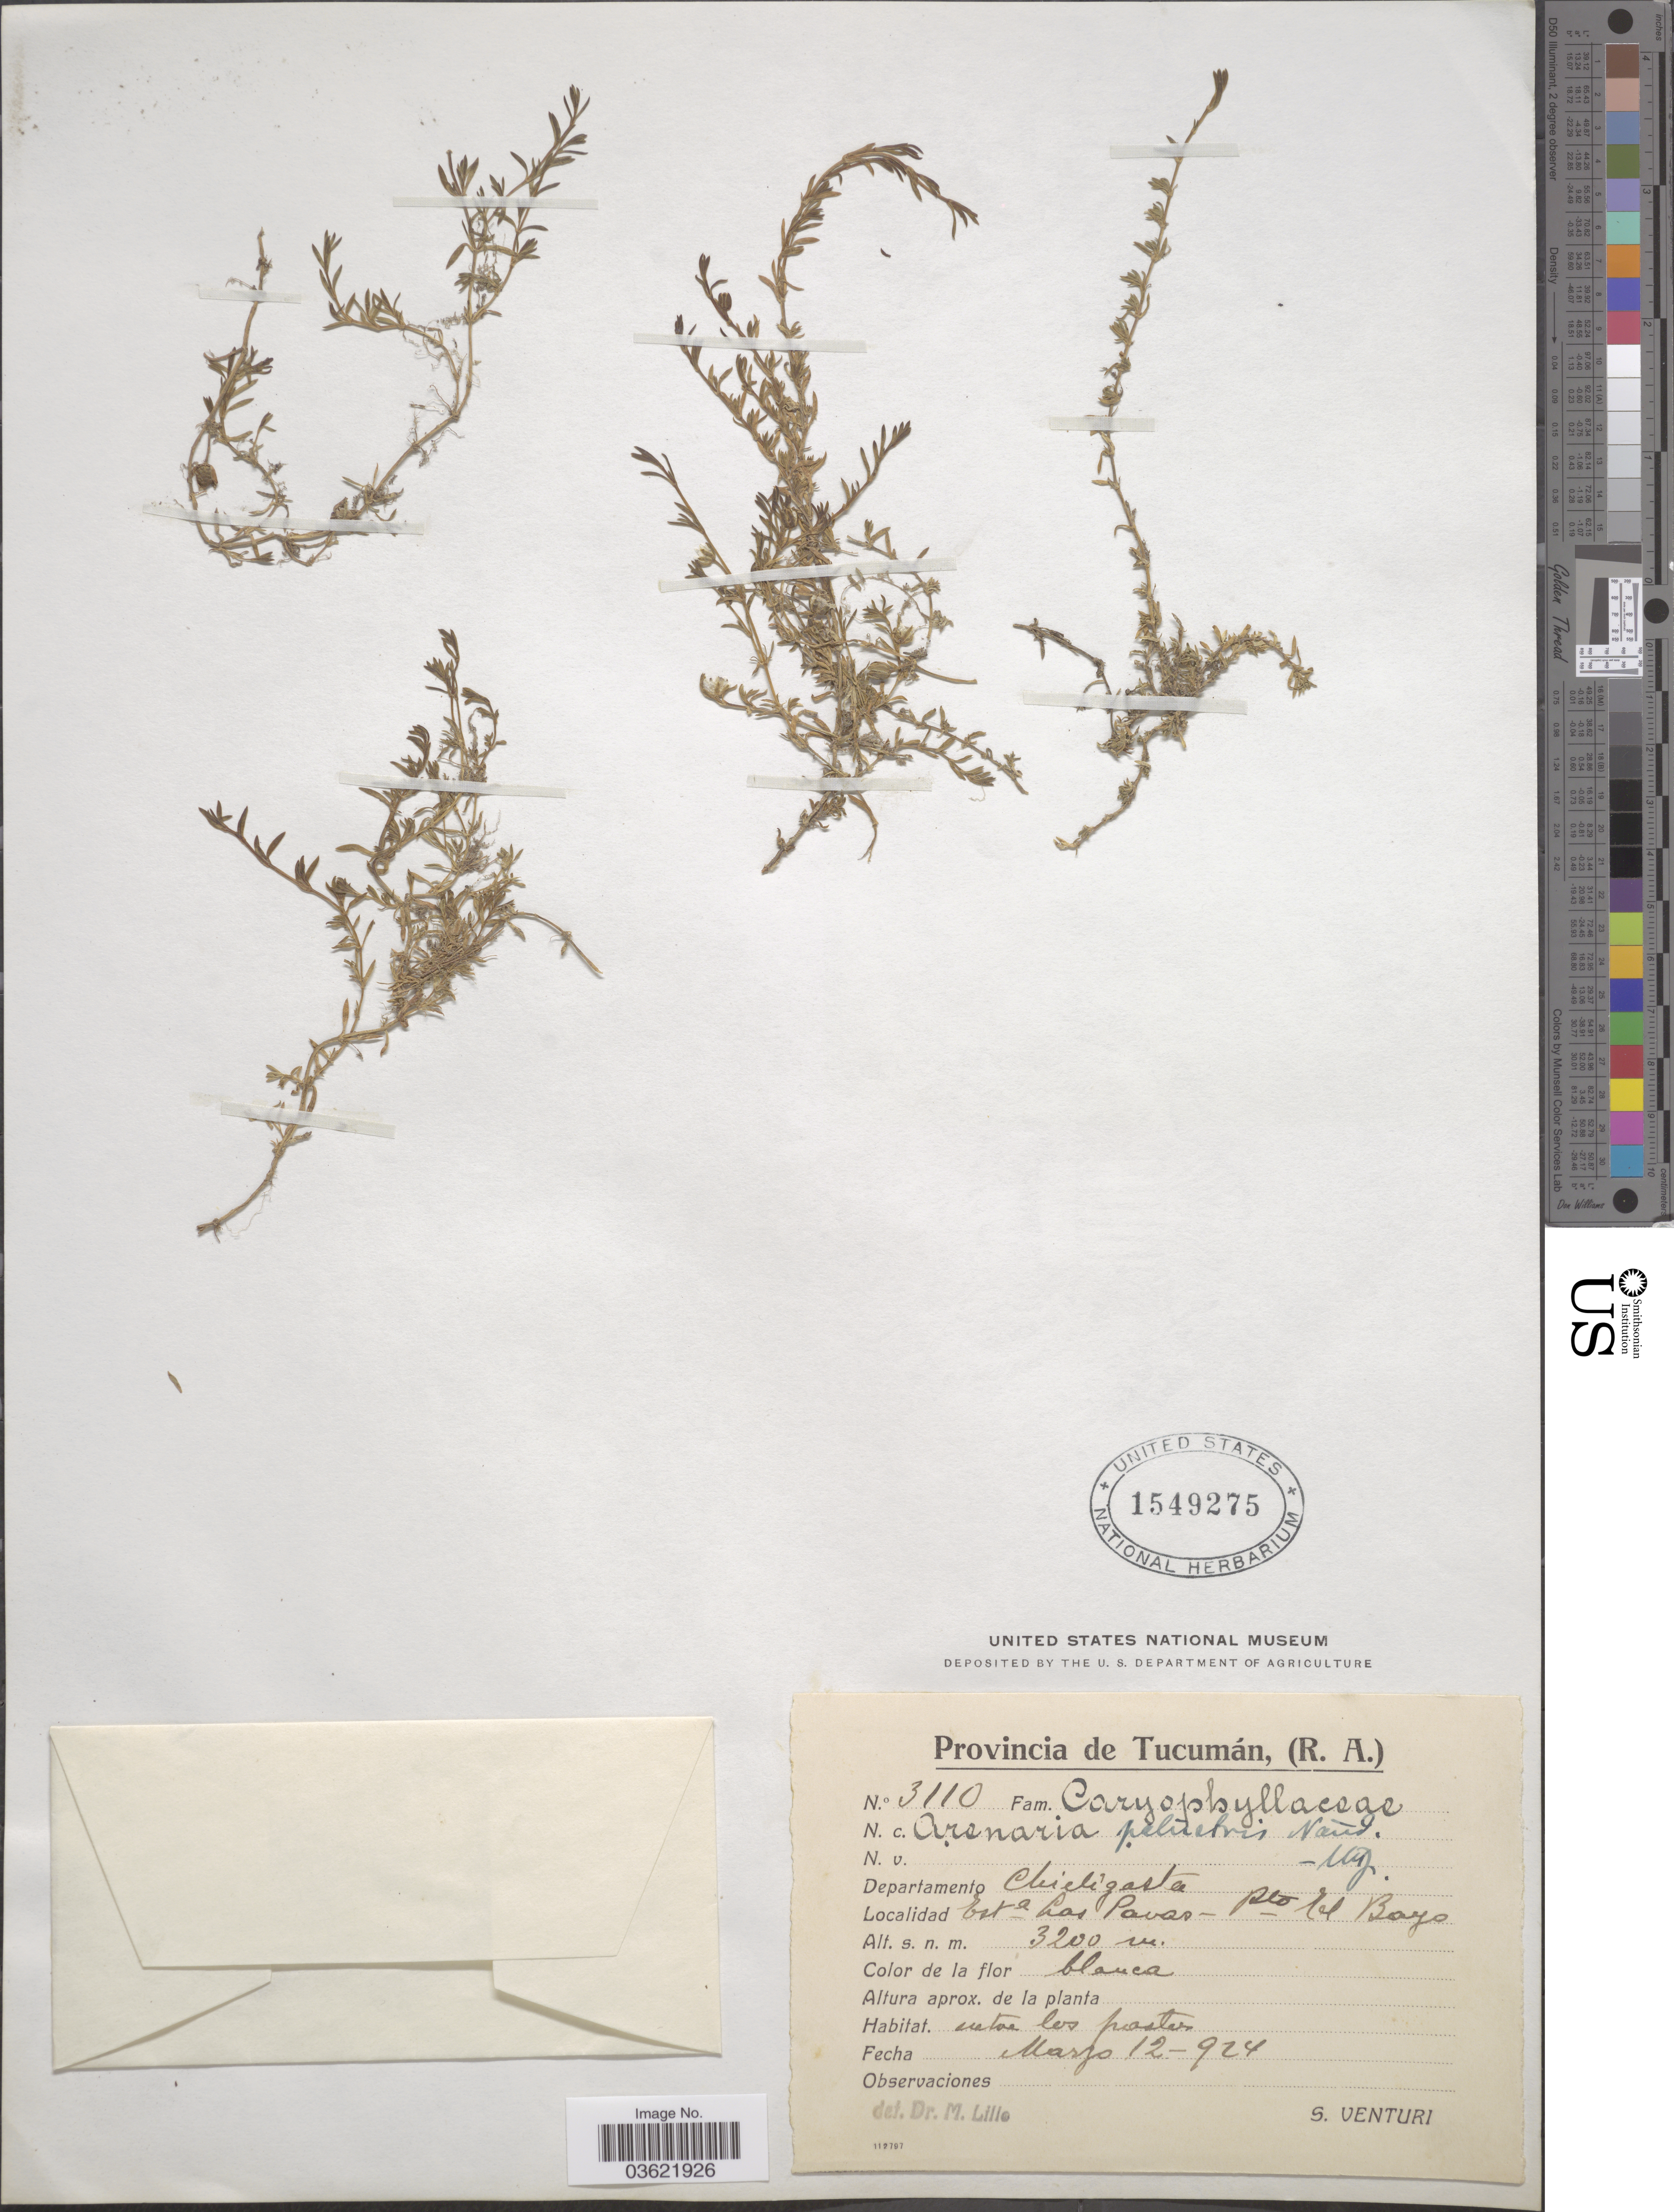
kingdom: Plantae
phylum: Tracheophyta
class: Magnoliopsida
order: Caryophyllales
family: Caryophyllaceae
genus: Arenaria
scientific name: Arenaria palustris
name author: Gay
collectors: S. Venturi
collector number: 3110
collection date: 1924-03-12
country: Argentina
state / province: Tucuman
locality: Departamento Chicligasta. Esta Las Pavas - Pto El Bayo.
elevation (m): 3200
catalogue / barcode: US 1549275